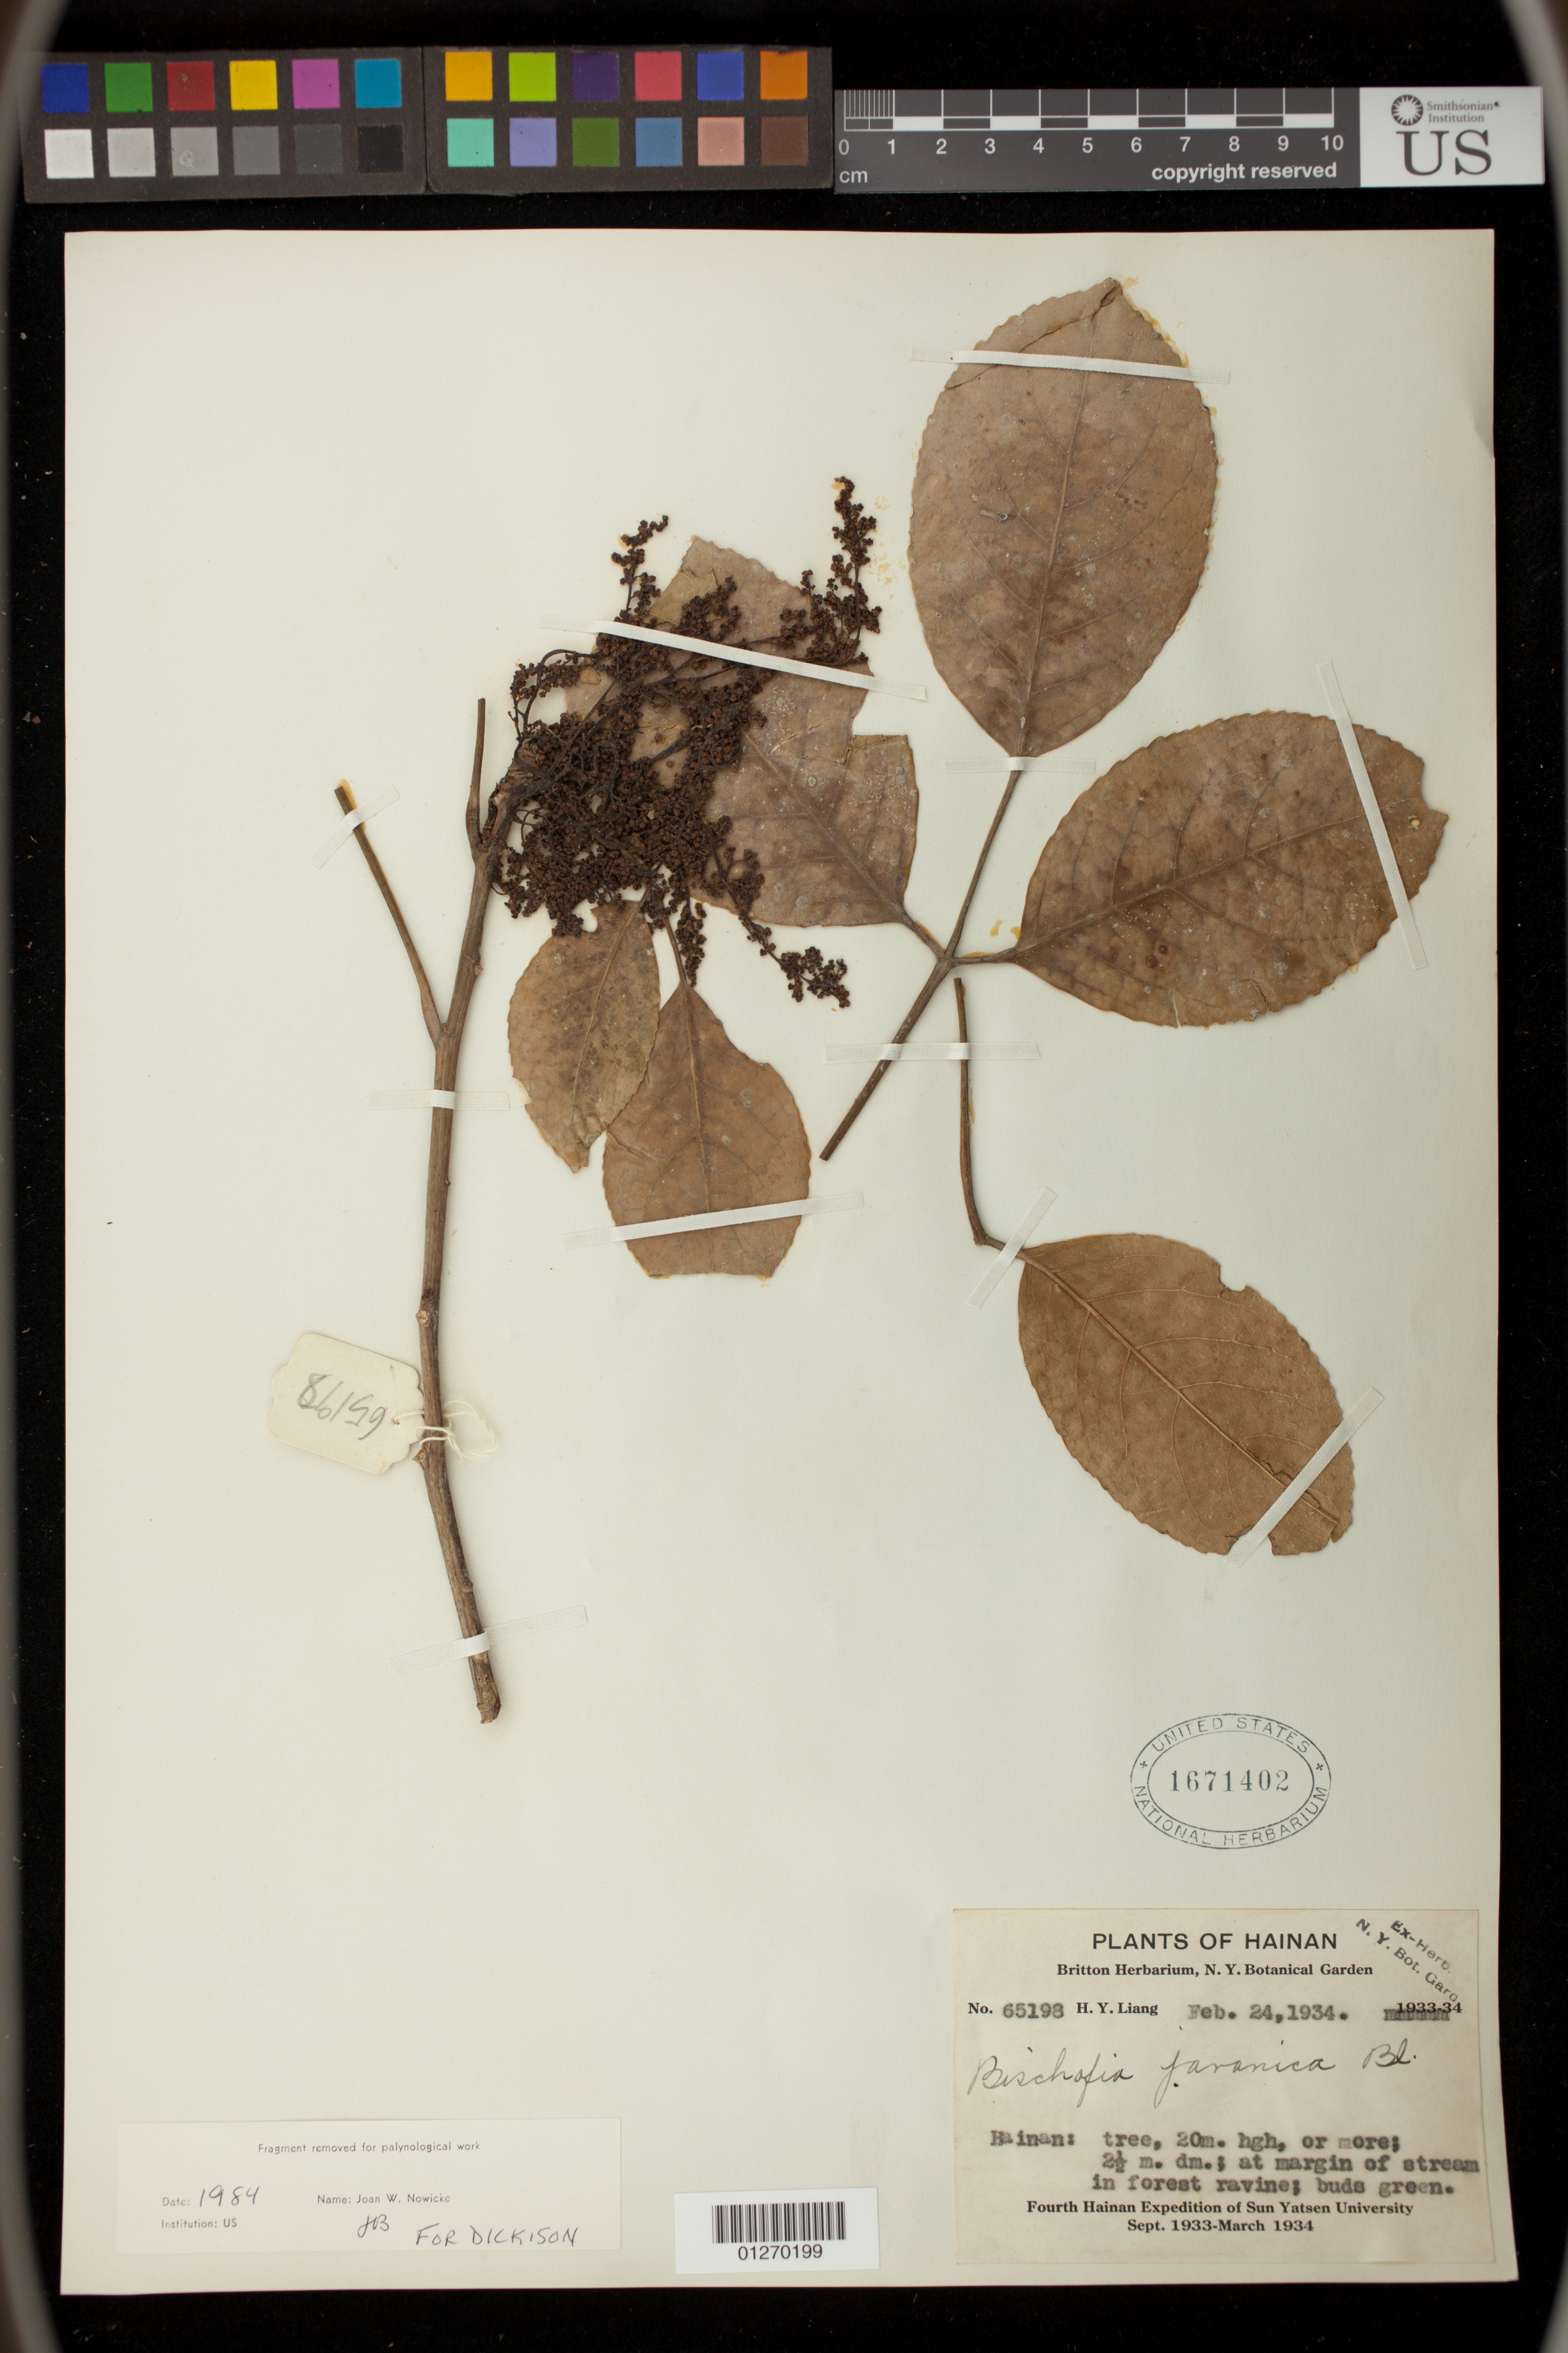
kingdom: Plantae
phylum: Tracheophyta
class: Magnoliopsida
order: Malpighiales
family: Phyllanthaceae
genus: Bischofia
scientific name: Bischofia javanica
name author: Blume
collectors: H. Y. Liang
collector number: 65198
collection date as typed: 24 Feb 1934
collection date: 1934-02-24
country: China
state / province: Hainan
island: Hainan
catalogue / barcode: US 1671402